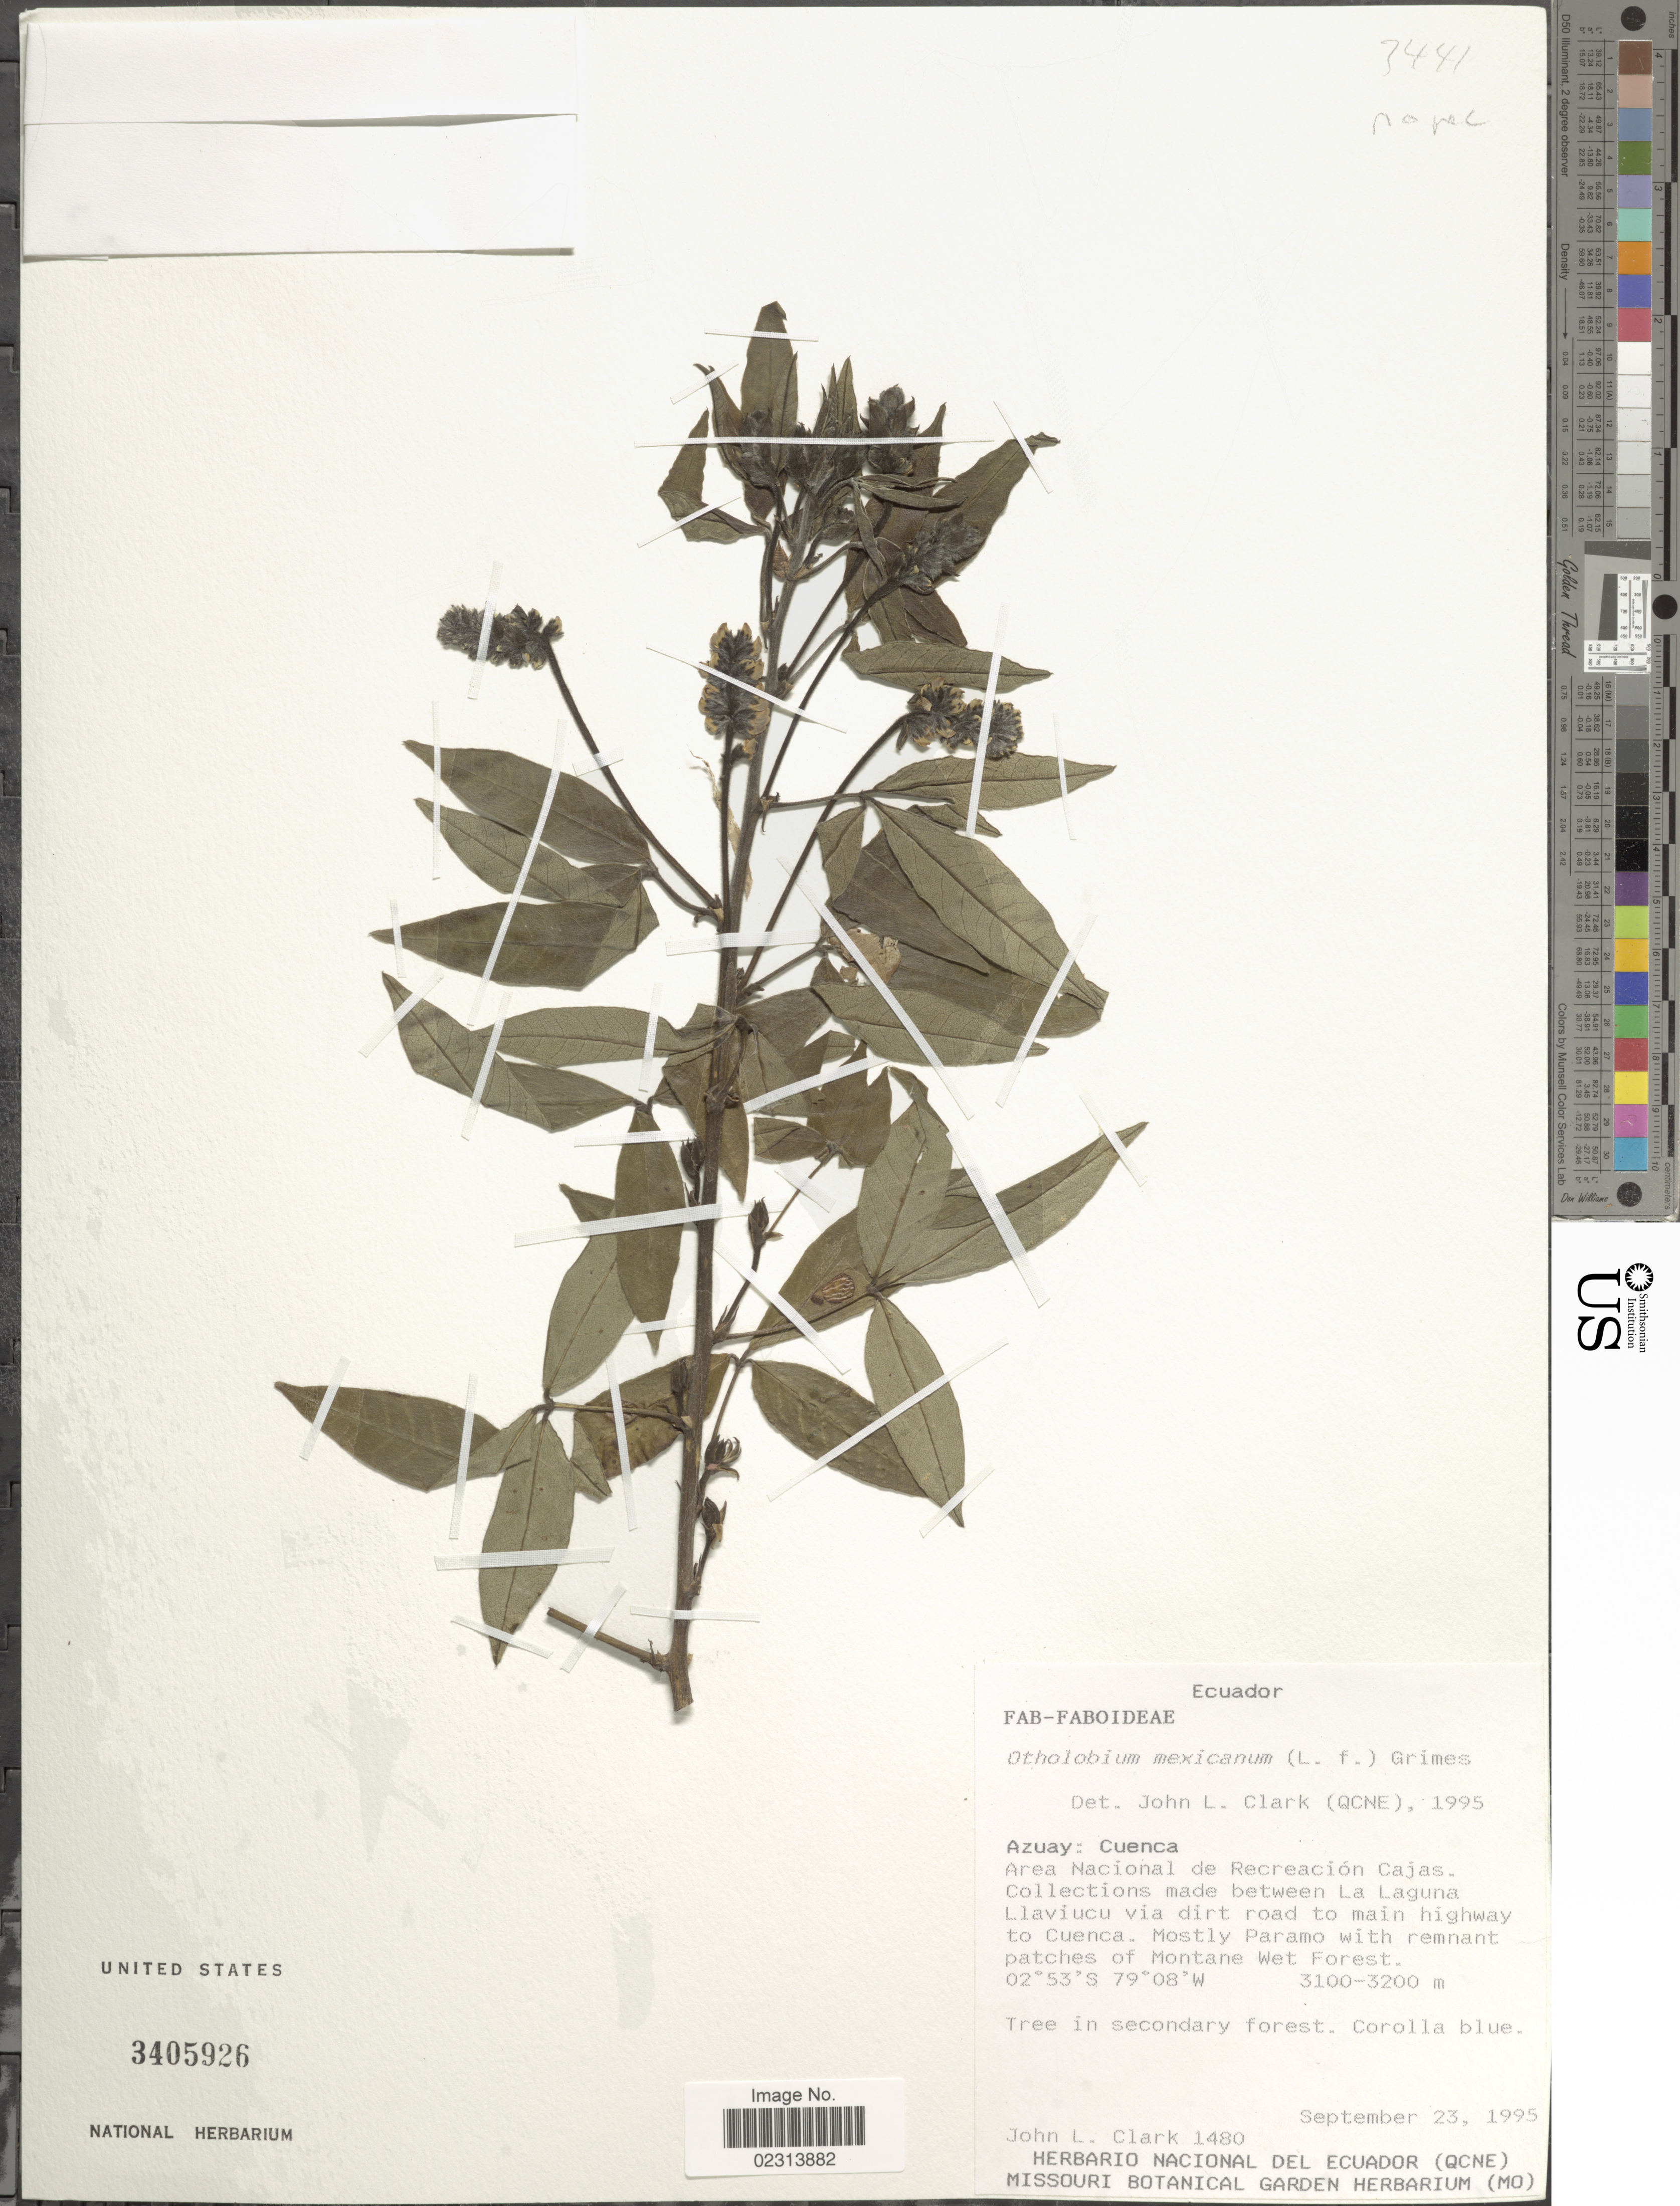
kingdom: Plantae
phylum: Tracheophyta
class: Magnoliopsida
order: Fabales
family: Fabaceae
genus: Otholobium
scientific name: Otholobium mexicanum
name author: (L. f.) J.W. Grimes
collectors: J. L. Clark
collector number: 1480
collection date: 1995-09-23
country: Ecuador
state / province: Azuay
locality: Azuay: Cuenca, Area Nacional de Recreacion Cajas, Collections made between La Laguna Llaviucu via dirt road to main highway to Cuenca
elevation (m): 3100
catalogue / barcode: US 3405926